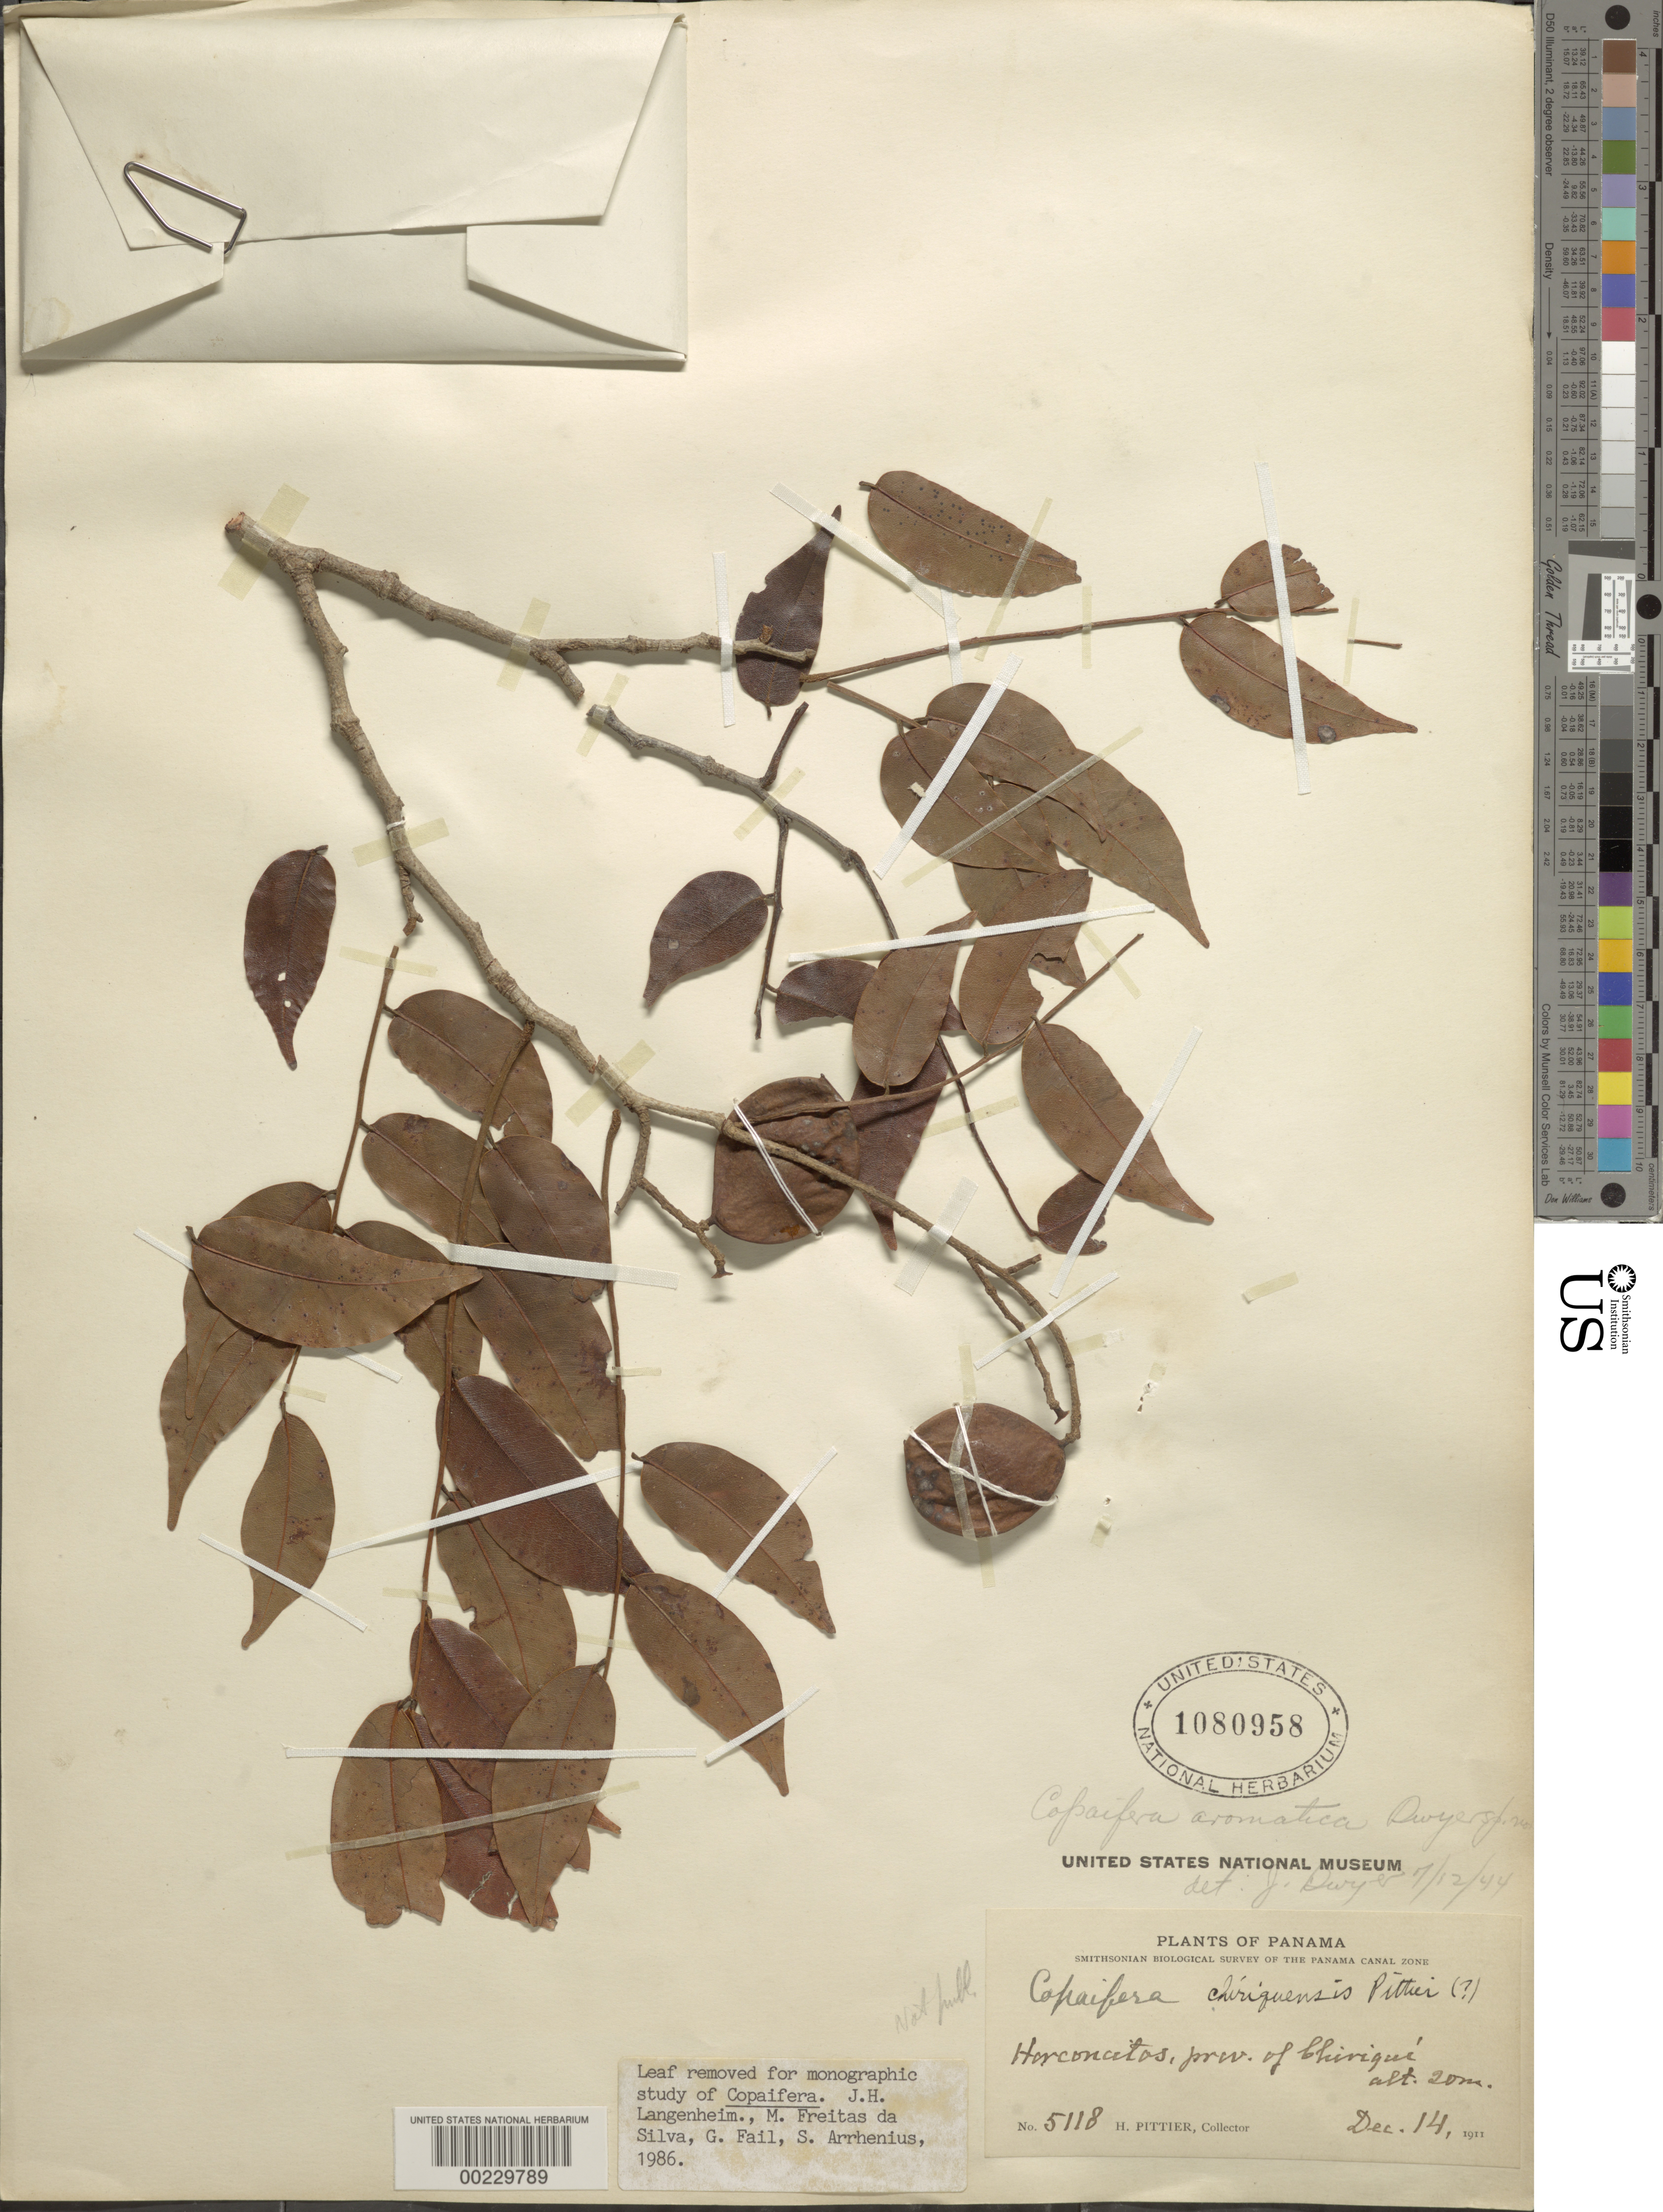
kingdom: Plantae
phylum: Tracheophyta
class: Magnoliopsida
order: Fabales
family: Fabaceae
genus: Copaifera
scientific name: Copaifera aromatica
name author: Dwyer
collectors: H. F. Pittier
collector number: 5118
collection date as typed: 14 Dec 1911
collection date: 1911-12-14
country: Panama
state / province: Chiriquí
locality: Horconcitos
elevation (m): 20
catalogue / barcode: US 1080958